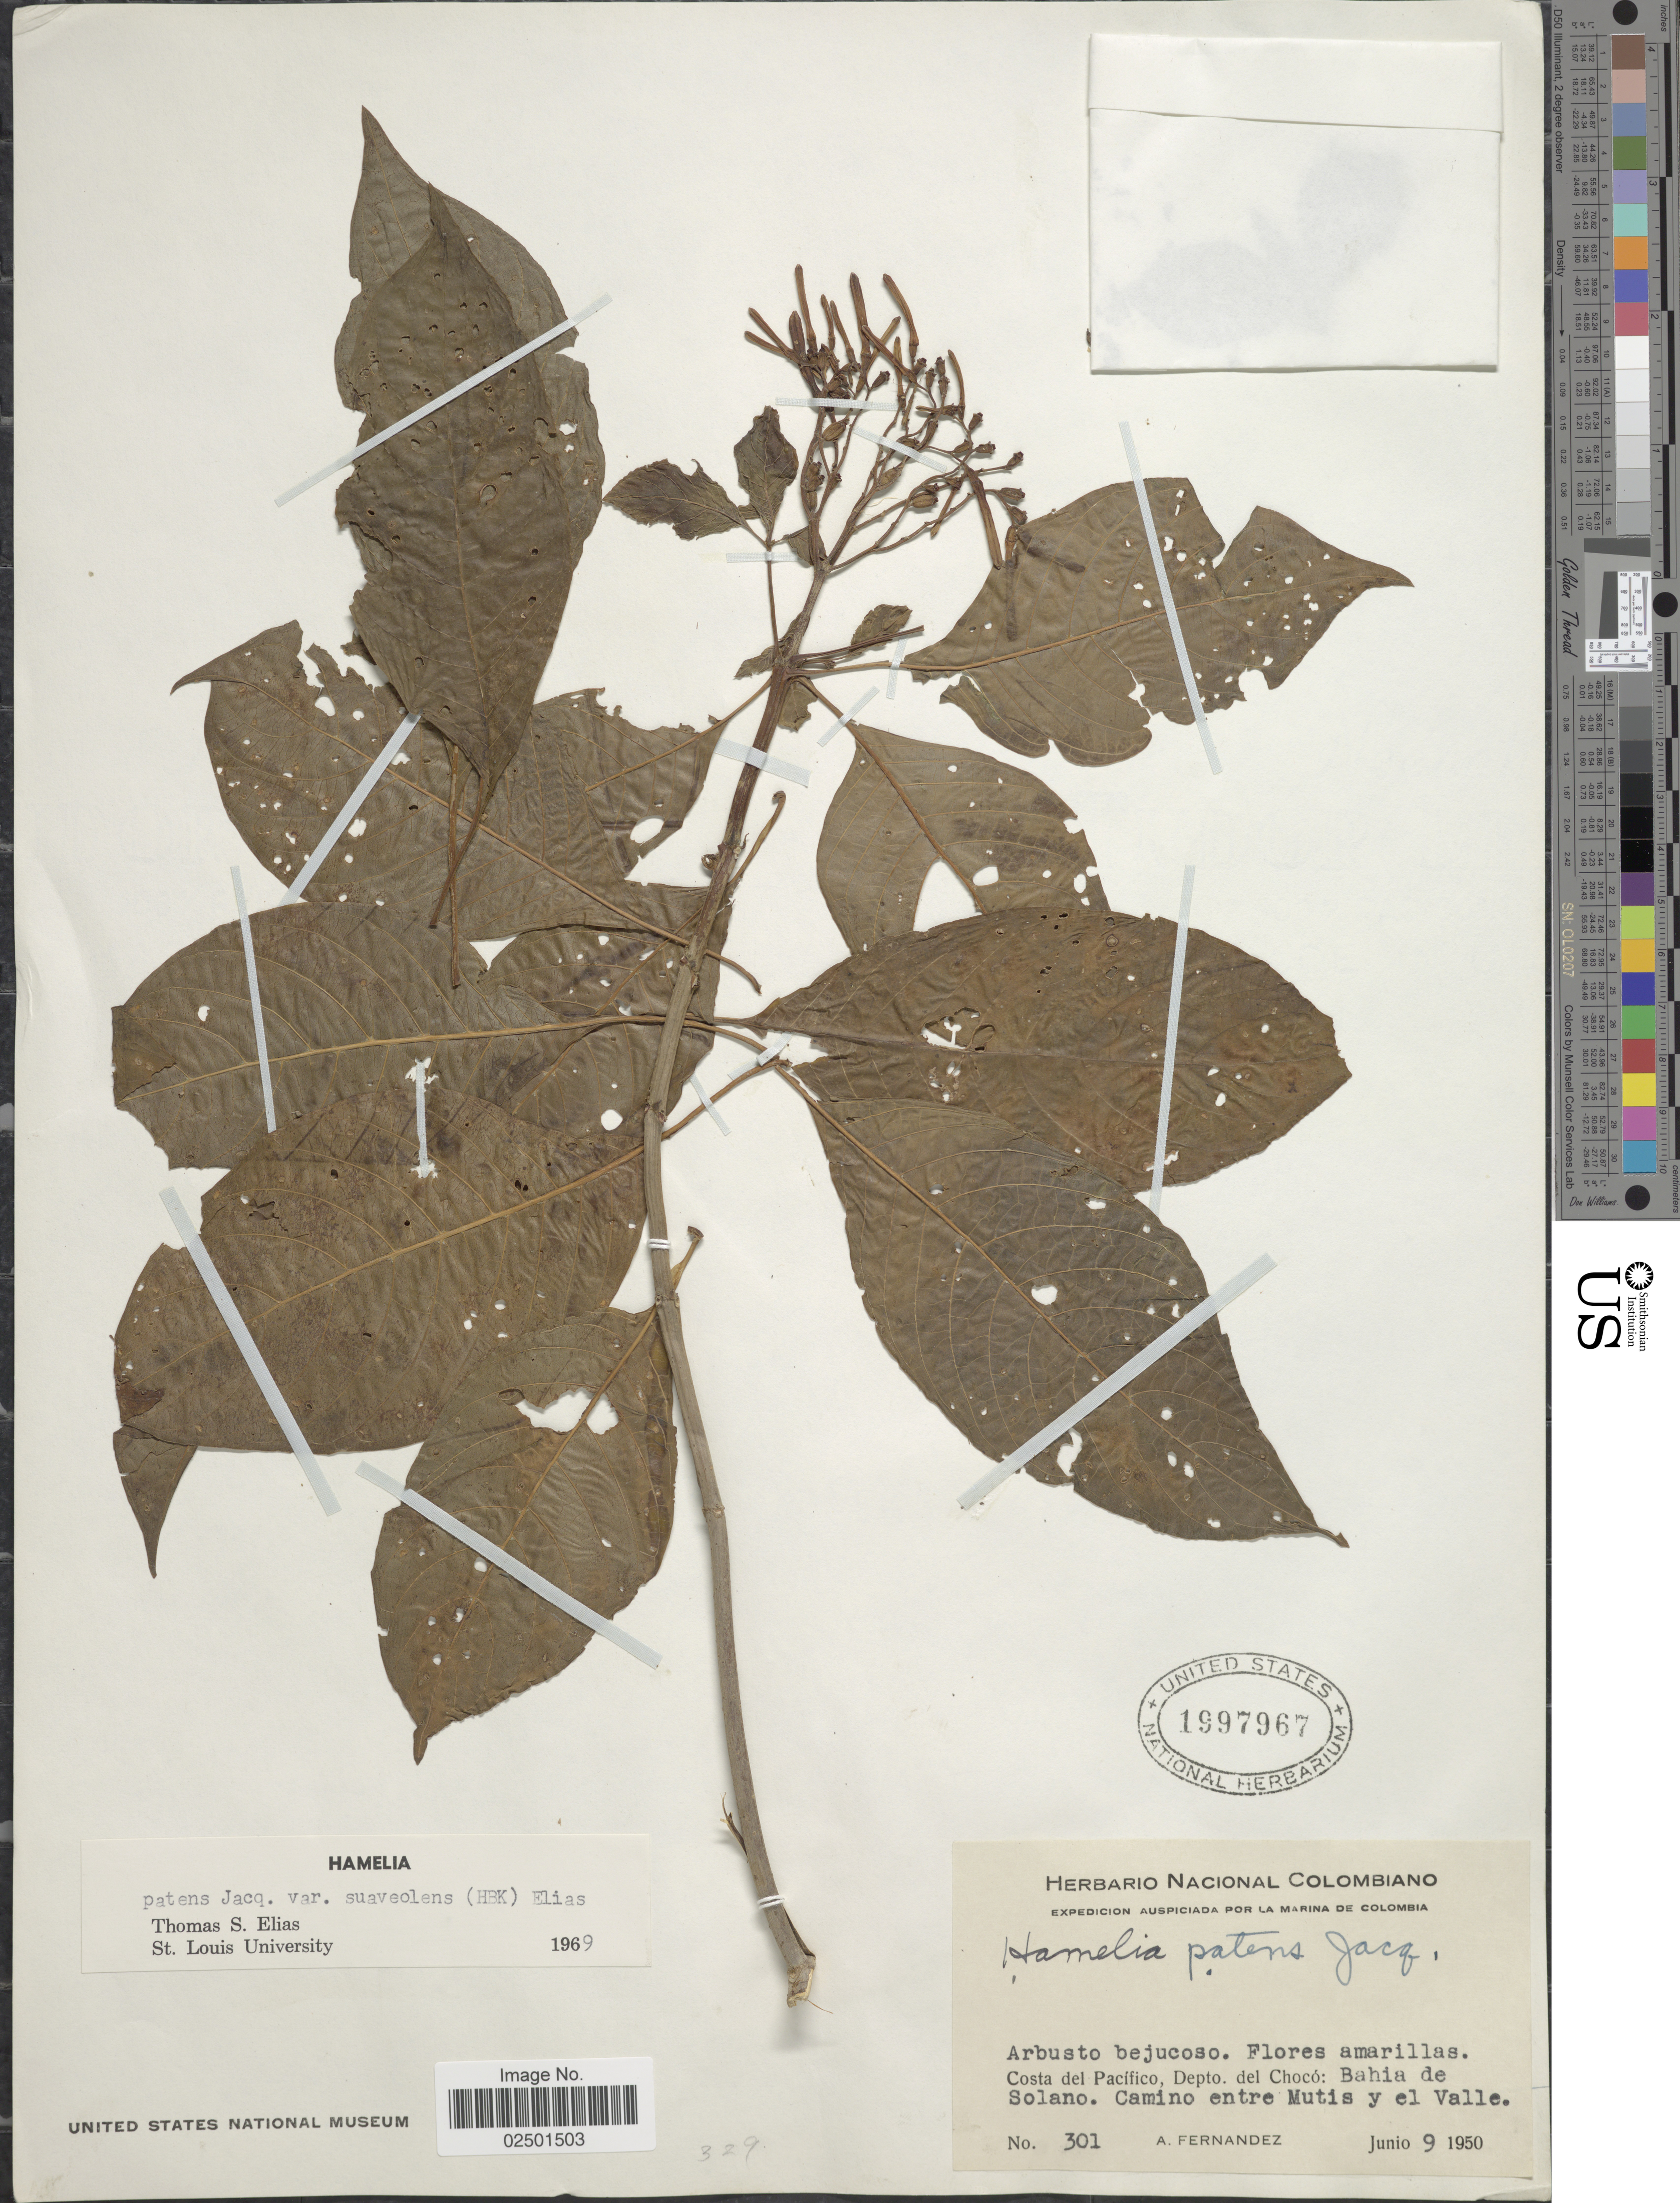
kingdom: Plantae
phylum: Tracheophyta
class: Magnoliopsida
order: Gentianales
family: Rubiaceae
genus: Hamelia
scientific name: Hamelia patens var. glabra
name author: Oerst.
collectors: A. Fernandez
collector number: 301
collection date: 1950-06-09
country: Colombia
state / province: Chocó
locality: Costa del Pacifico, Depto. del Choco: Bahia de Solano. Camino entre Mutis y el Valle.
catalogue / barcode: US 1997967